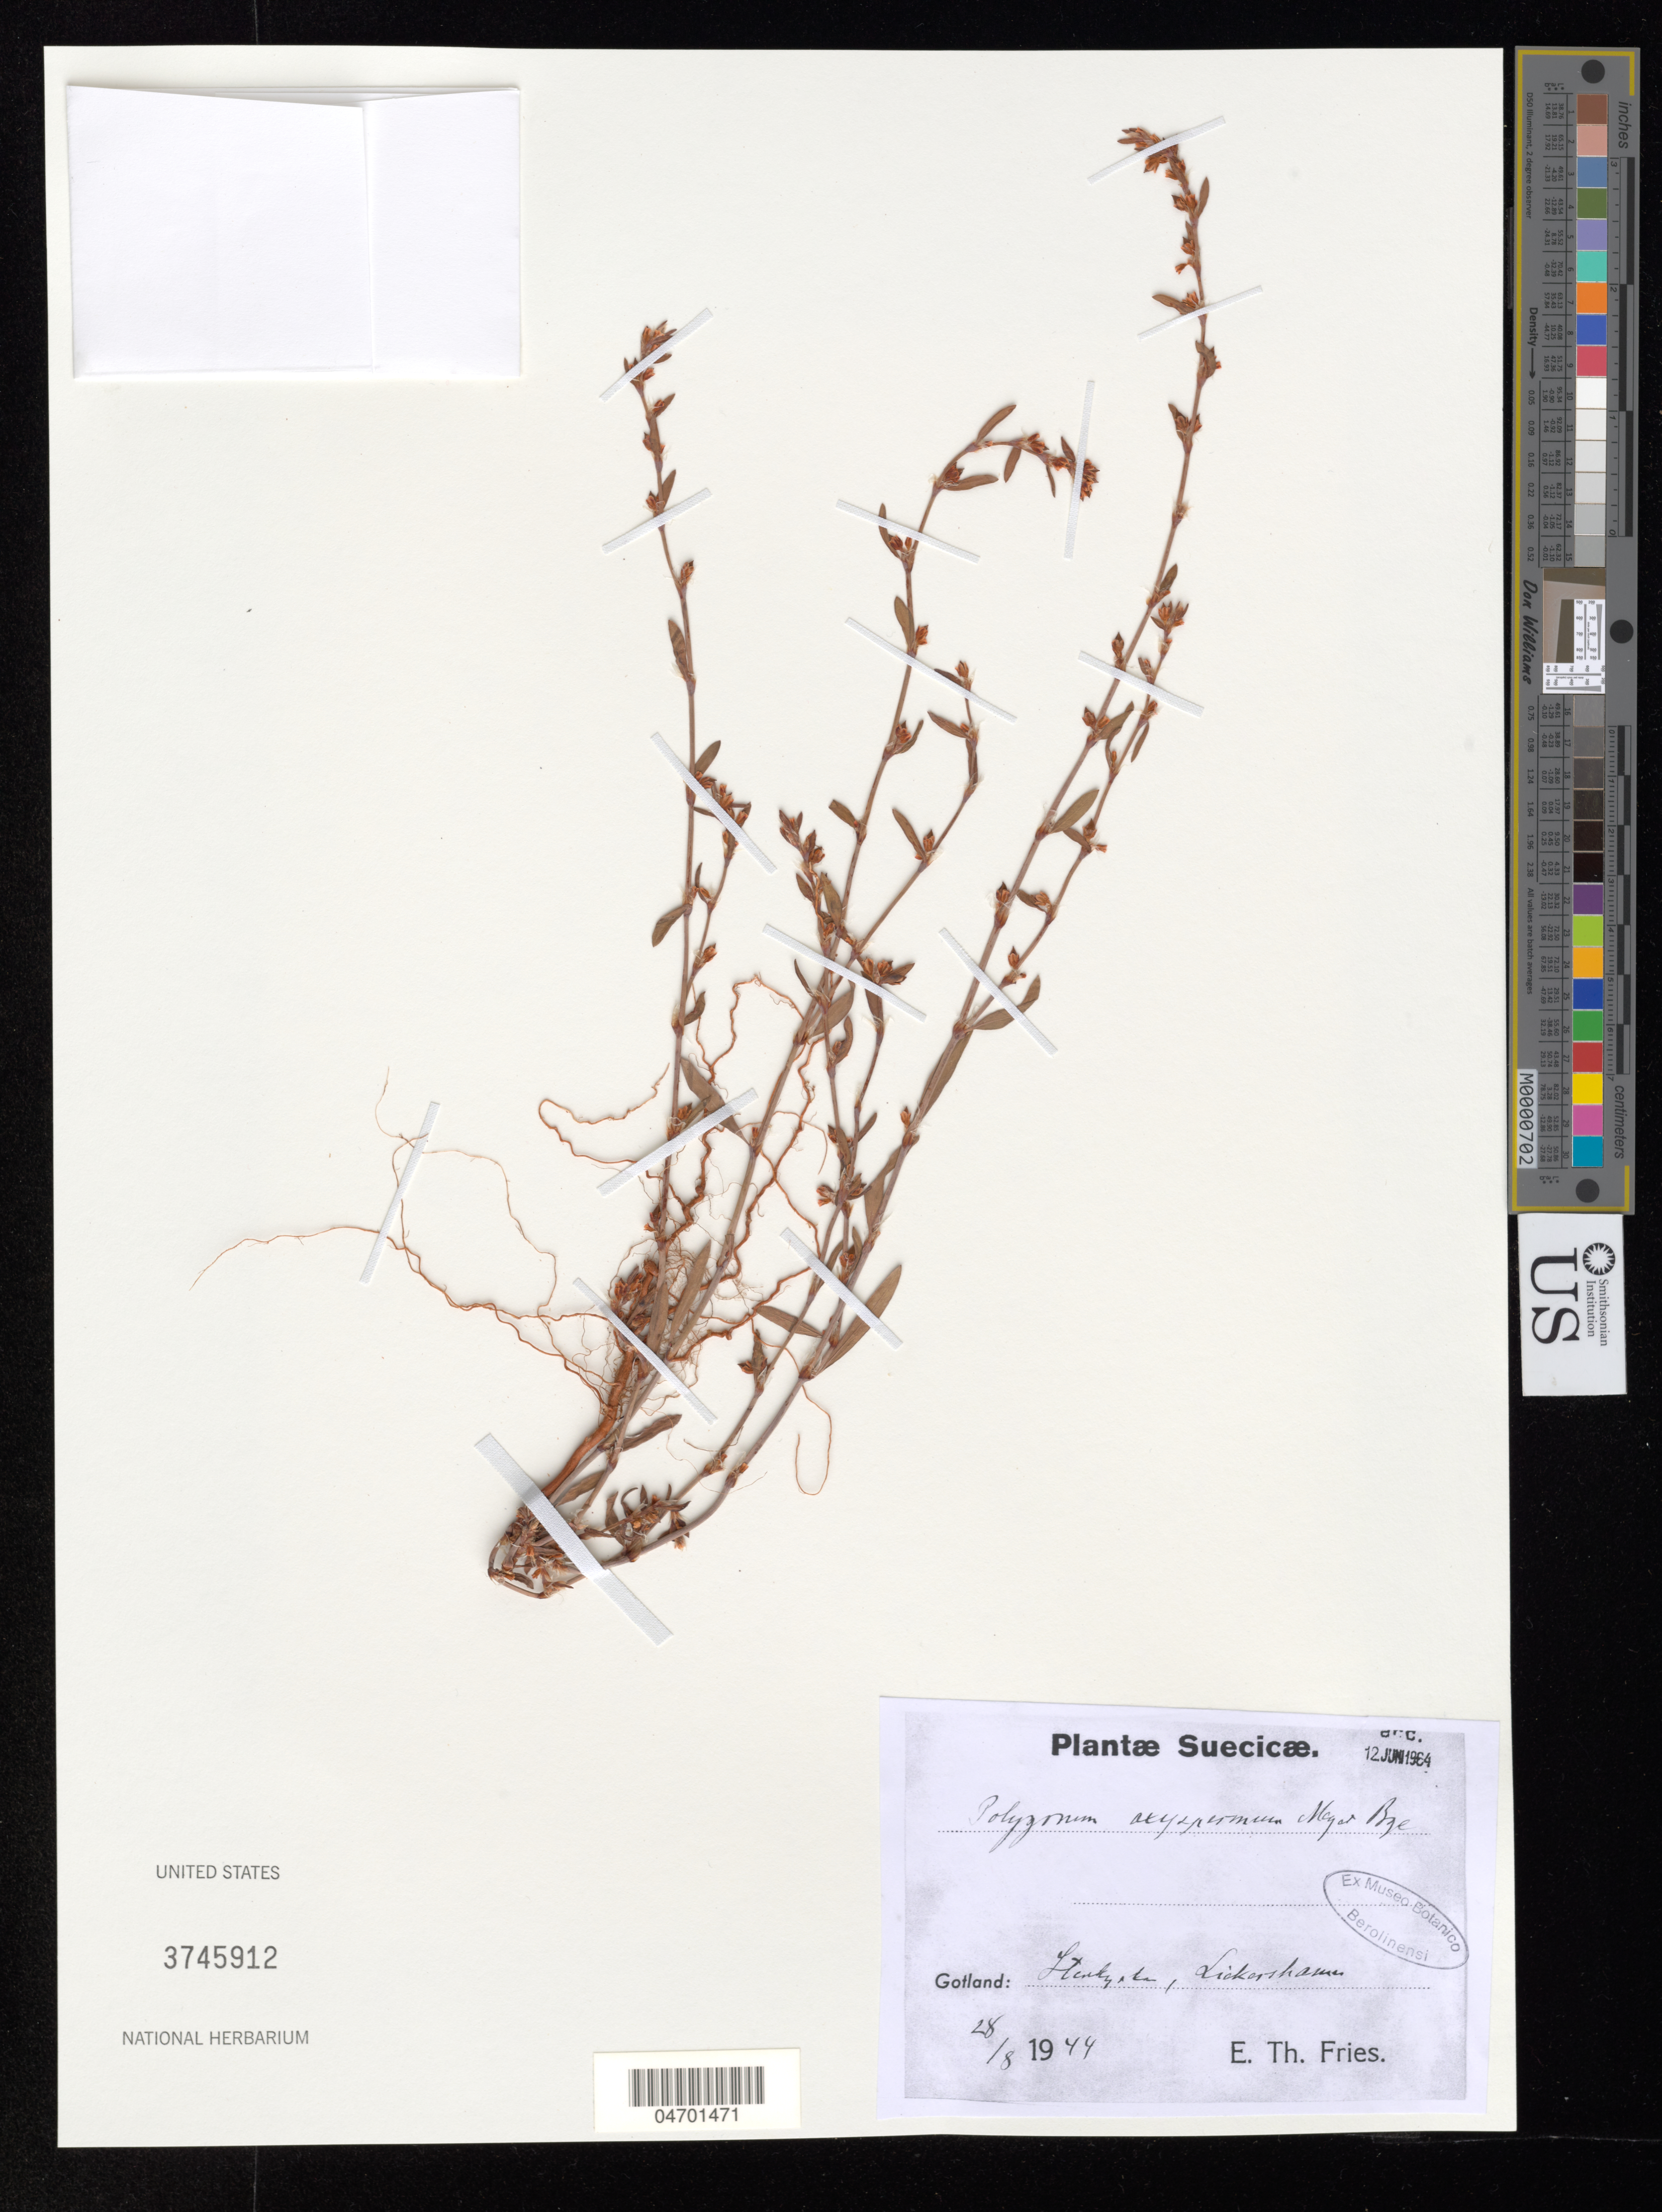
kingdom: Plantae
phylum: Tracheophyta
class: Magnoliopsida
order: Caryophyllales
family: Polygonaceae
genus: Polygonum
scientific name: Polygonum oxyspermum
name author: C.A. Mey. & Bunge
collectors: E. Fries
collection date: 1944-08-28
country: Sweden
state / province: Gotlands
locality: Suecicæ. Gotland: Stenkyken, Lickershamn.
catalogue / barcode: US 3745912